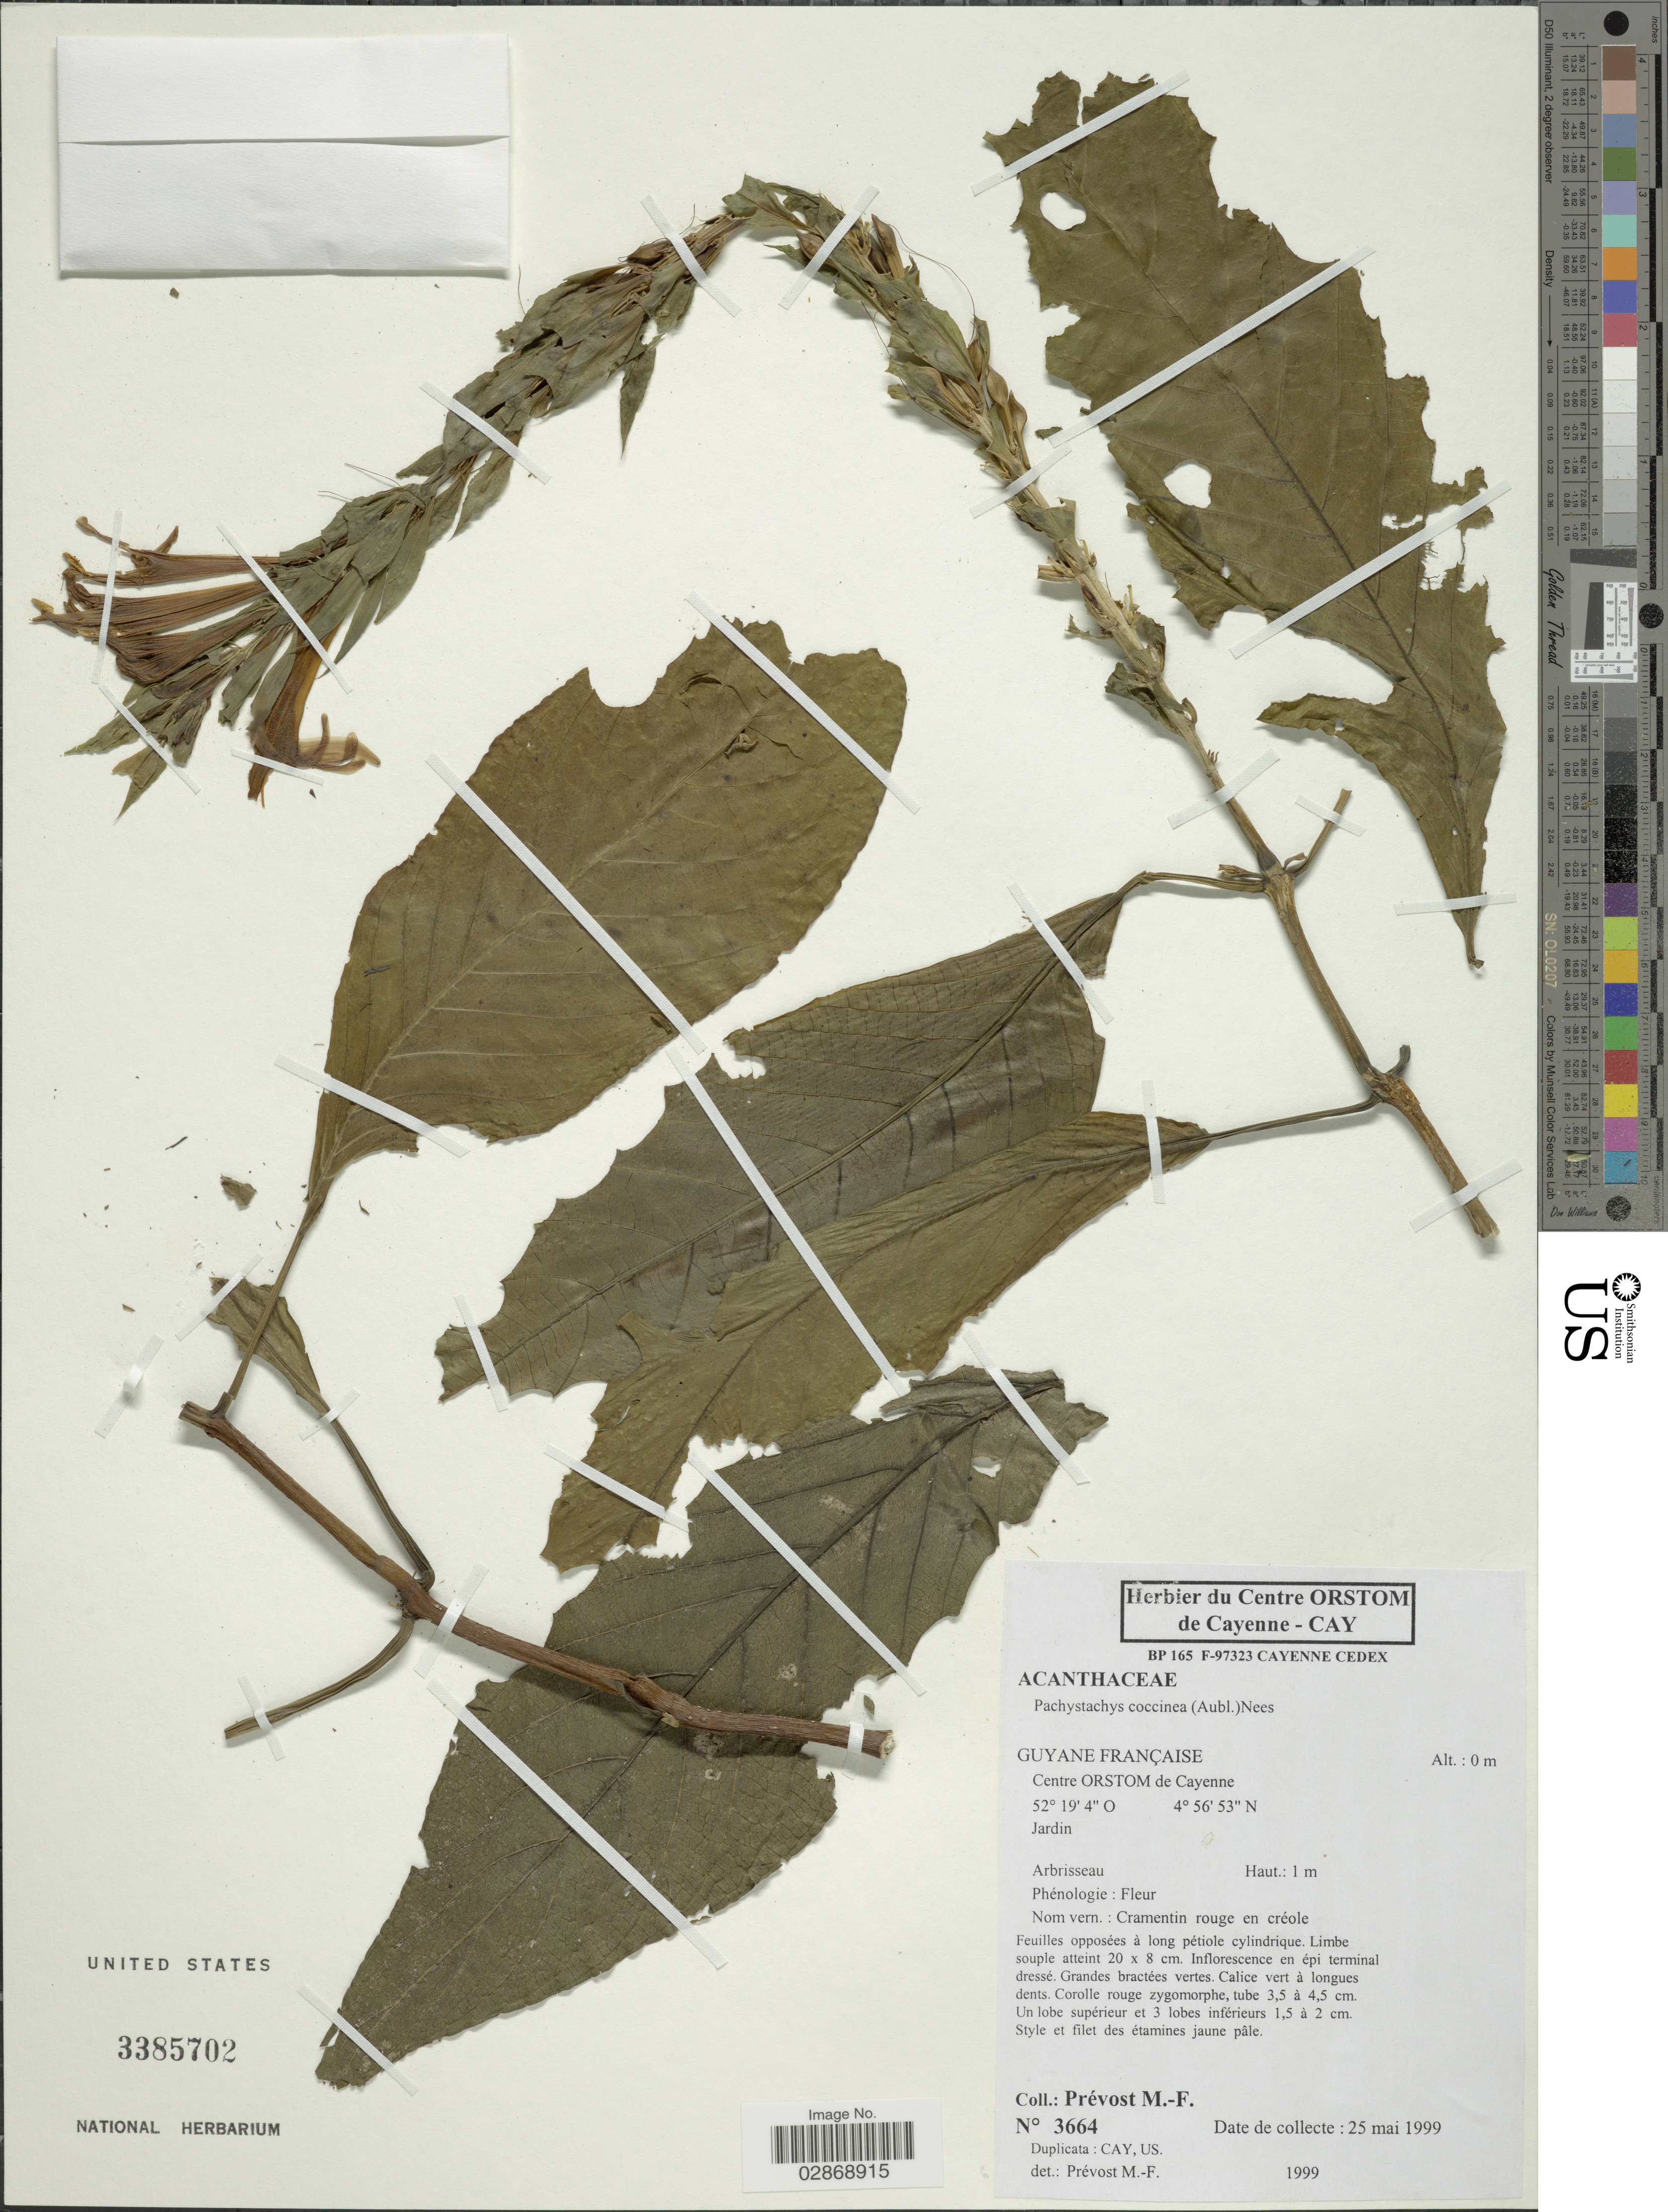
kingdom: Plantae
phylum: Tracheophyta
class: Magnoliopsida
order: Lamiales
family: Acanthaceae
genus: Pachystachys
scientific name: Pachystachys coccinea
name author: (Aubl.) Nees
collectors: M. Prevost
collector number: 3664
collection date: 1999-05-25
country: French Guiana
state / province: Cayenne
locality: Guyane Française. Centre ORSTOM de Cayenne.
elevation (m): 0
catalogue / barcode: US 3385702